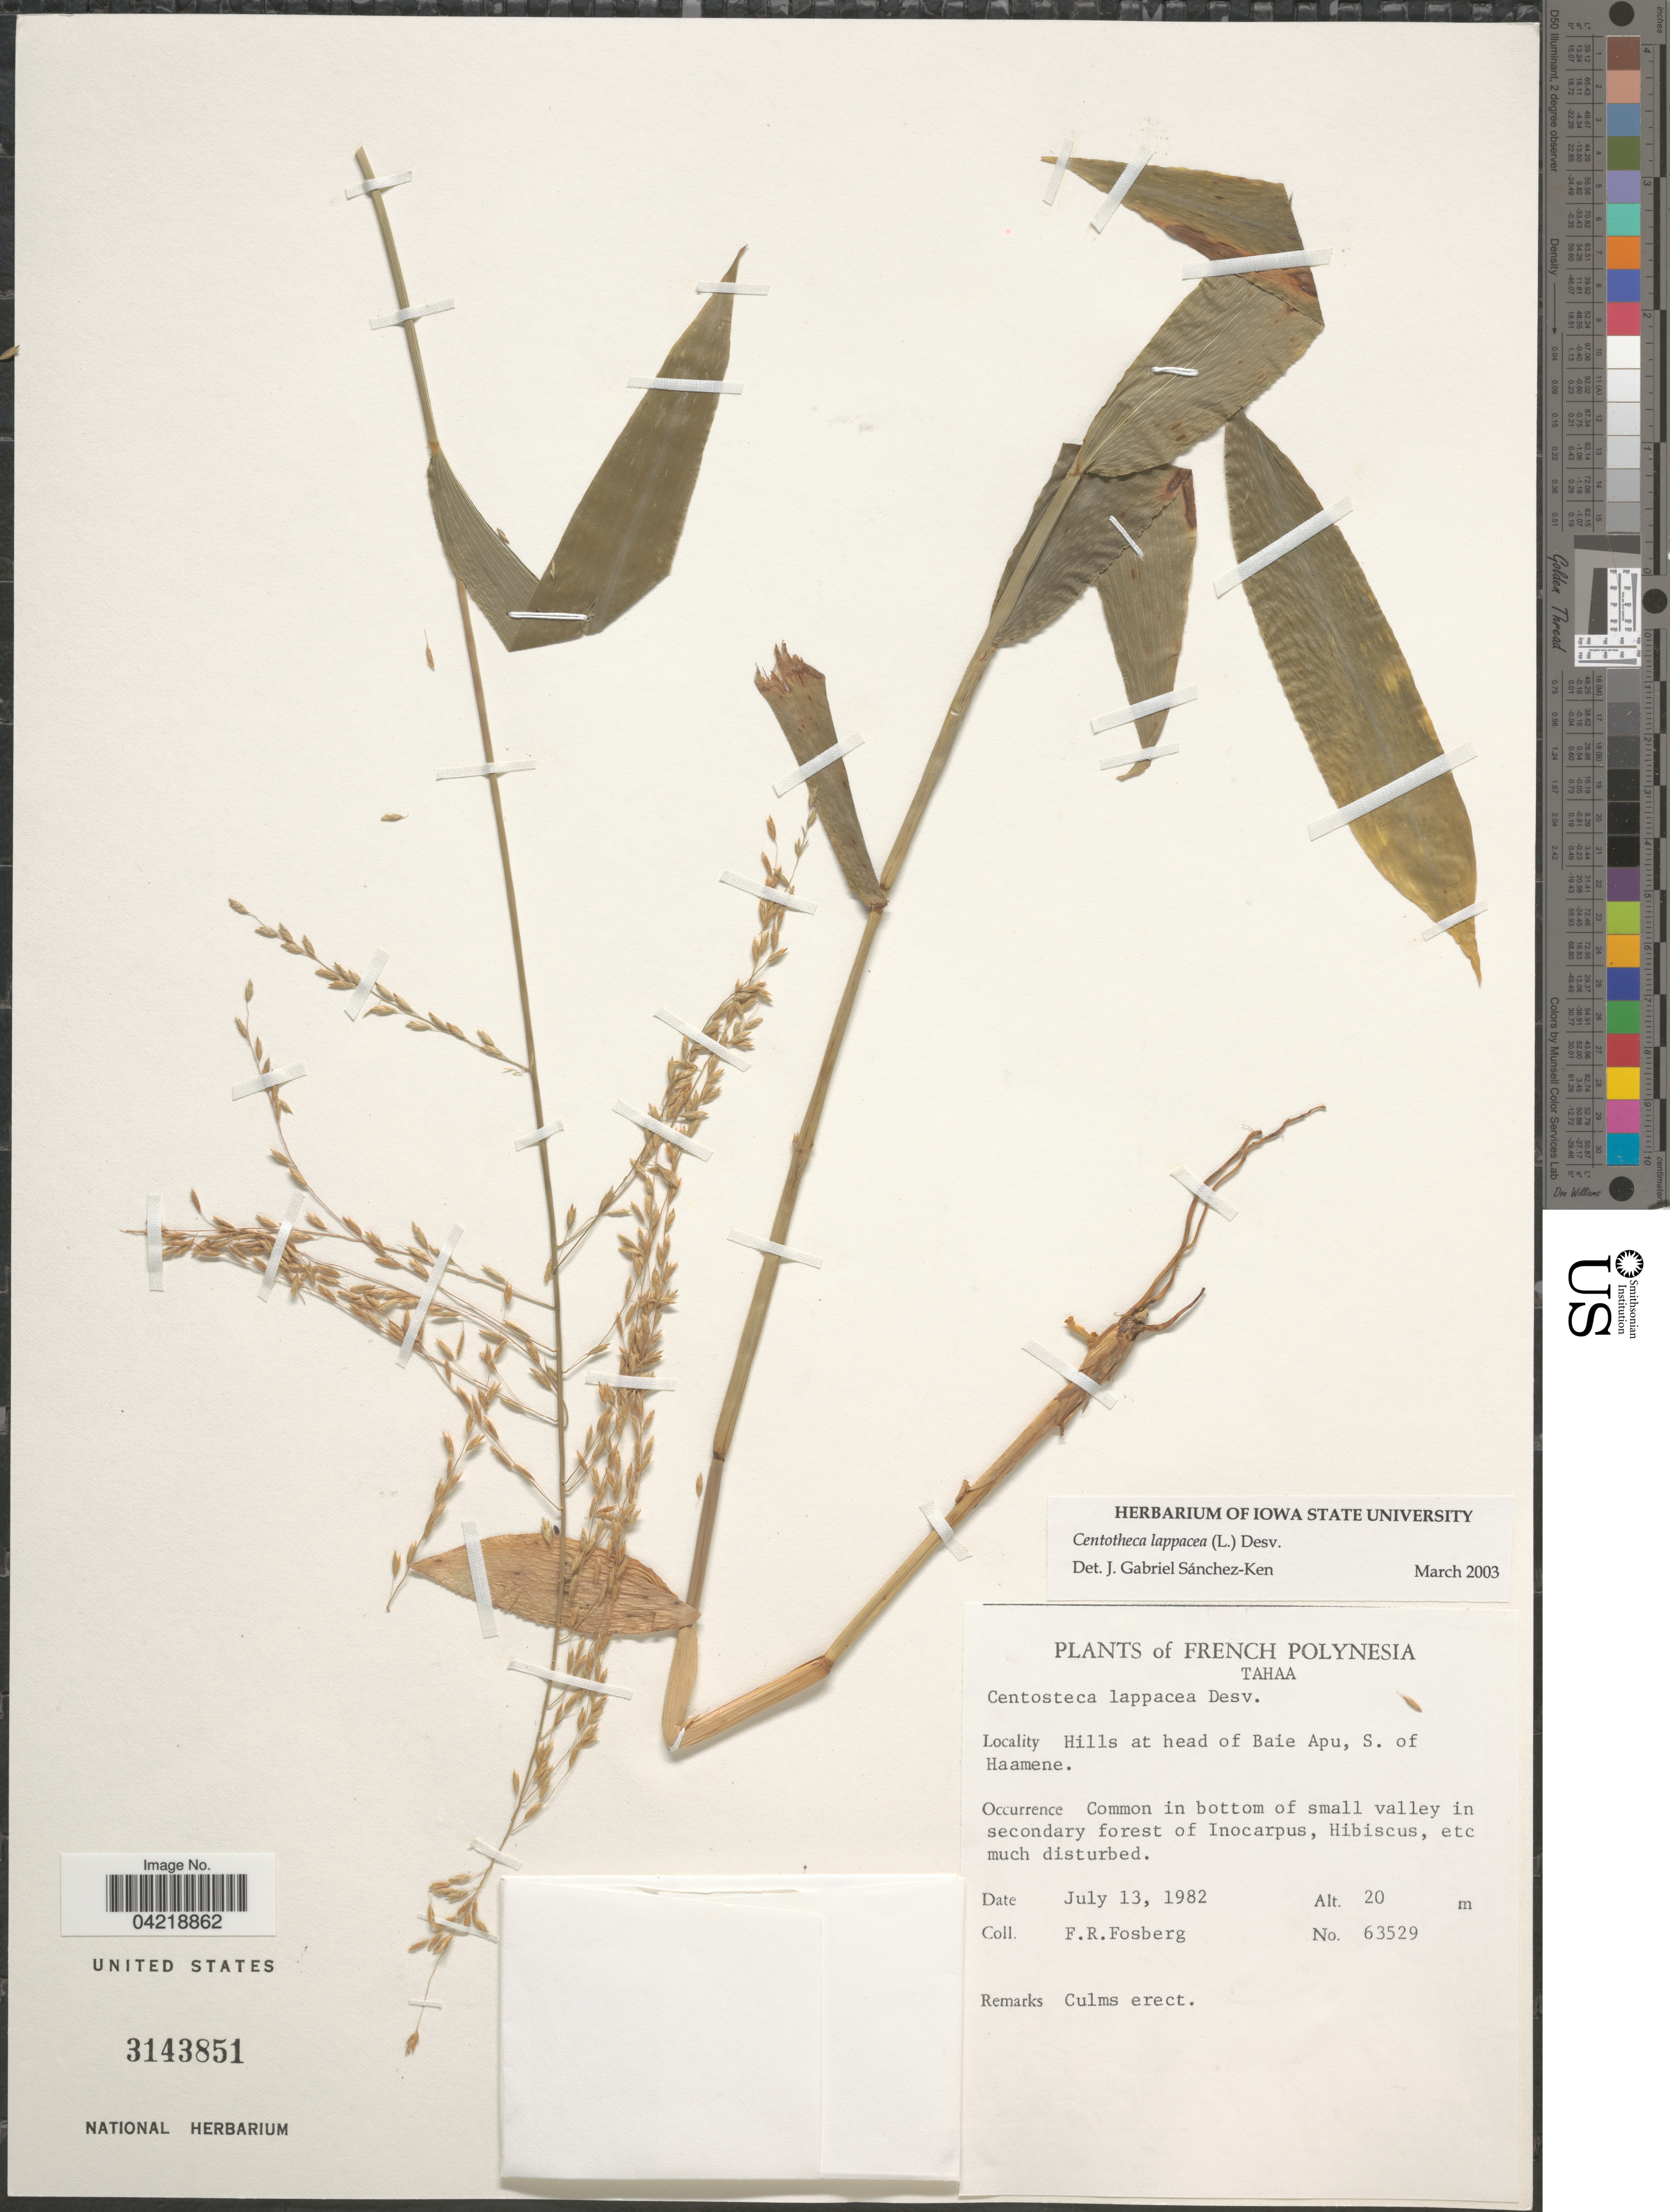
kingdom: Plantae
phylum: Tracheophyta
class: Liliopsida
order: Poales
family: Poaceae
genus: Centotheca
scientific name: Centotheca lappacea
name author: (L.) Desv.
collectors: F. R. Fosberg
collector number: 63529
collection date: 1982-07-13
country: French Polynesia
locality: Tahaa. Hills at head of Baie Apu, S. of Haamene.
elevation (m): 20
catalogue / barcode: US 3143851